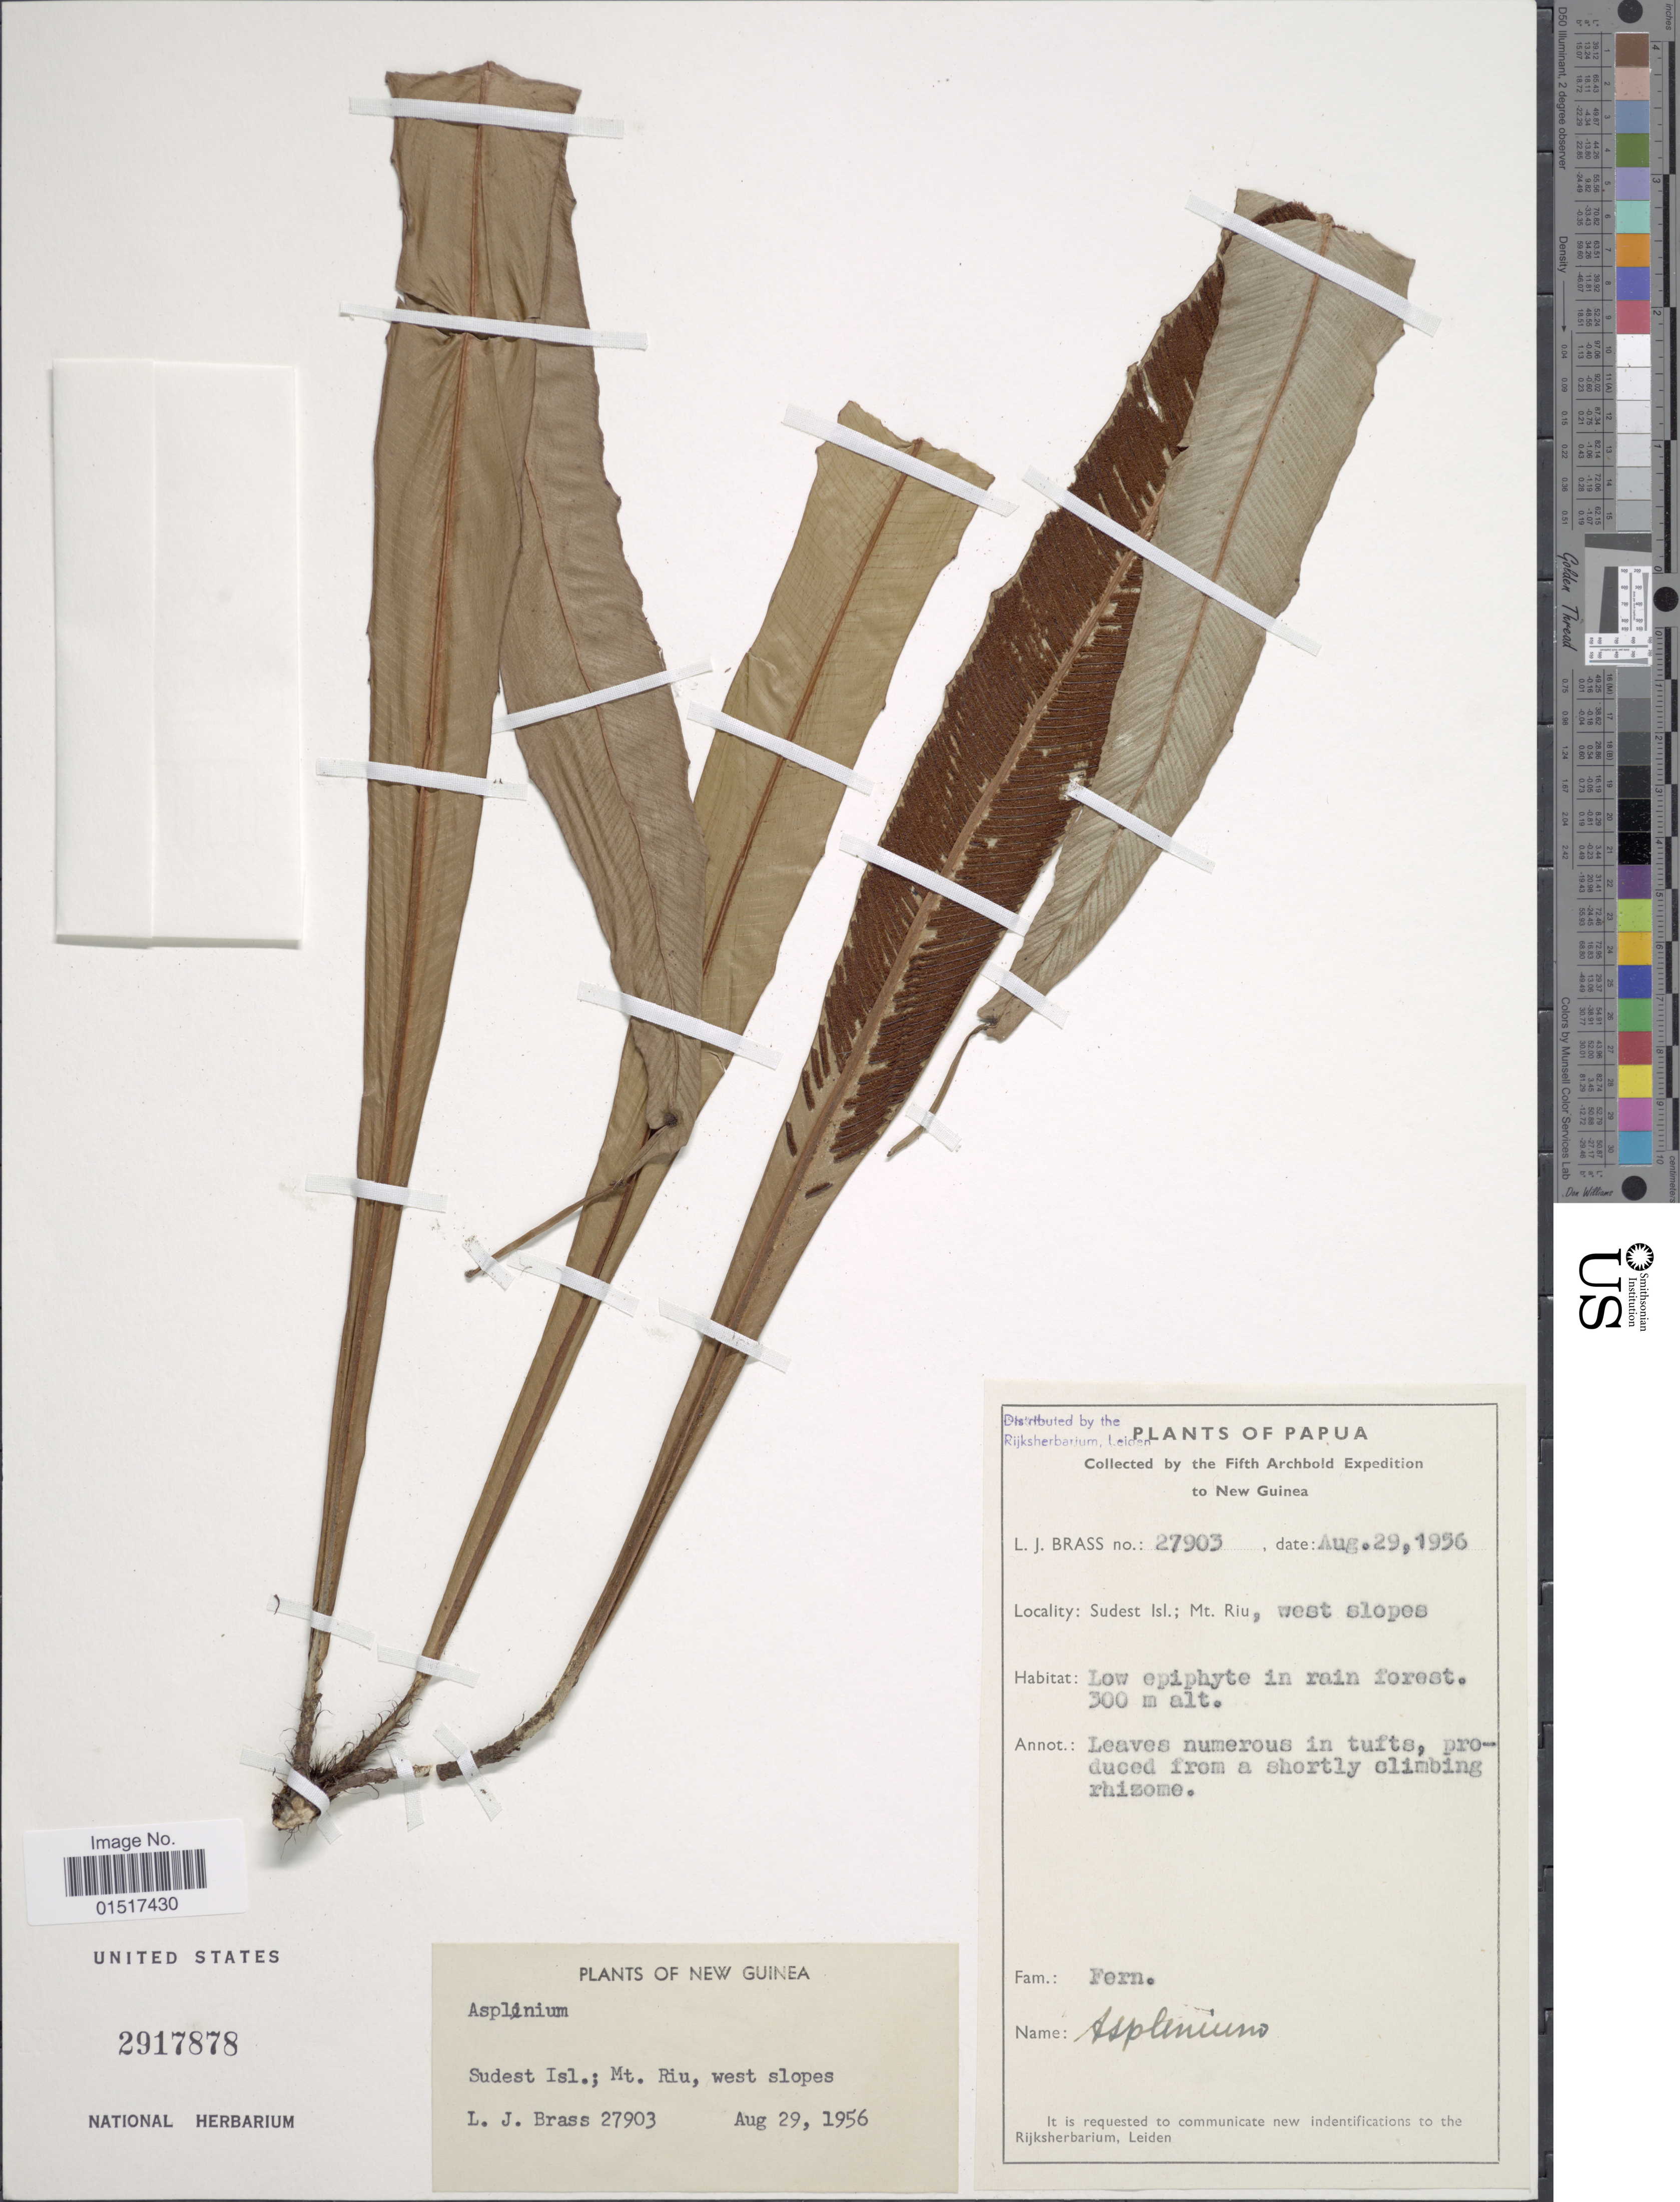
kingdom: Plantae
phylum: Tracheophyta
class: Polypodiopsida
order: Polypodiales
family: Aspleniaceae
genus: Asplenium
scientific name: Asplenium sp.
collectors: L. J. Brass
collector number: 27903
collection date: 1956-08-29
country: Papua New Guinea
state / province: Milne Bay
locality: New Guinea. Papua. Sudest Isl.; Mt. Riu, west slopes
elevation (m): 300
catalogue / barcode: US 2917878